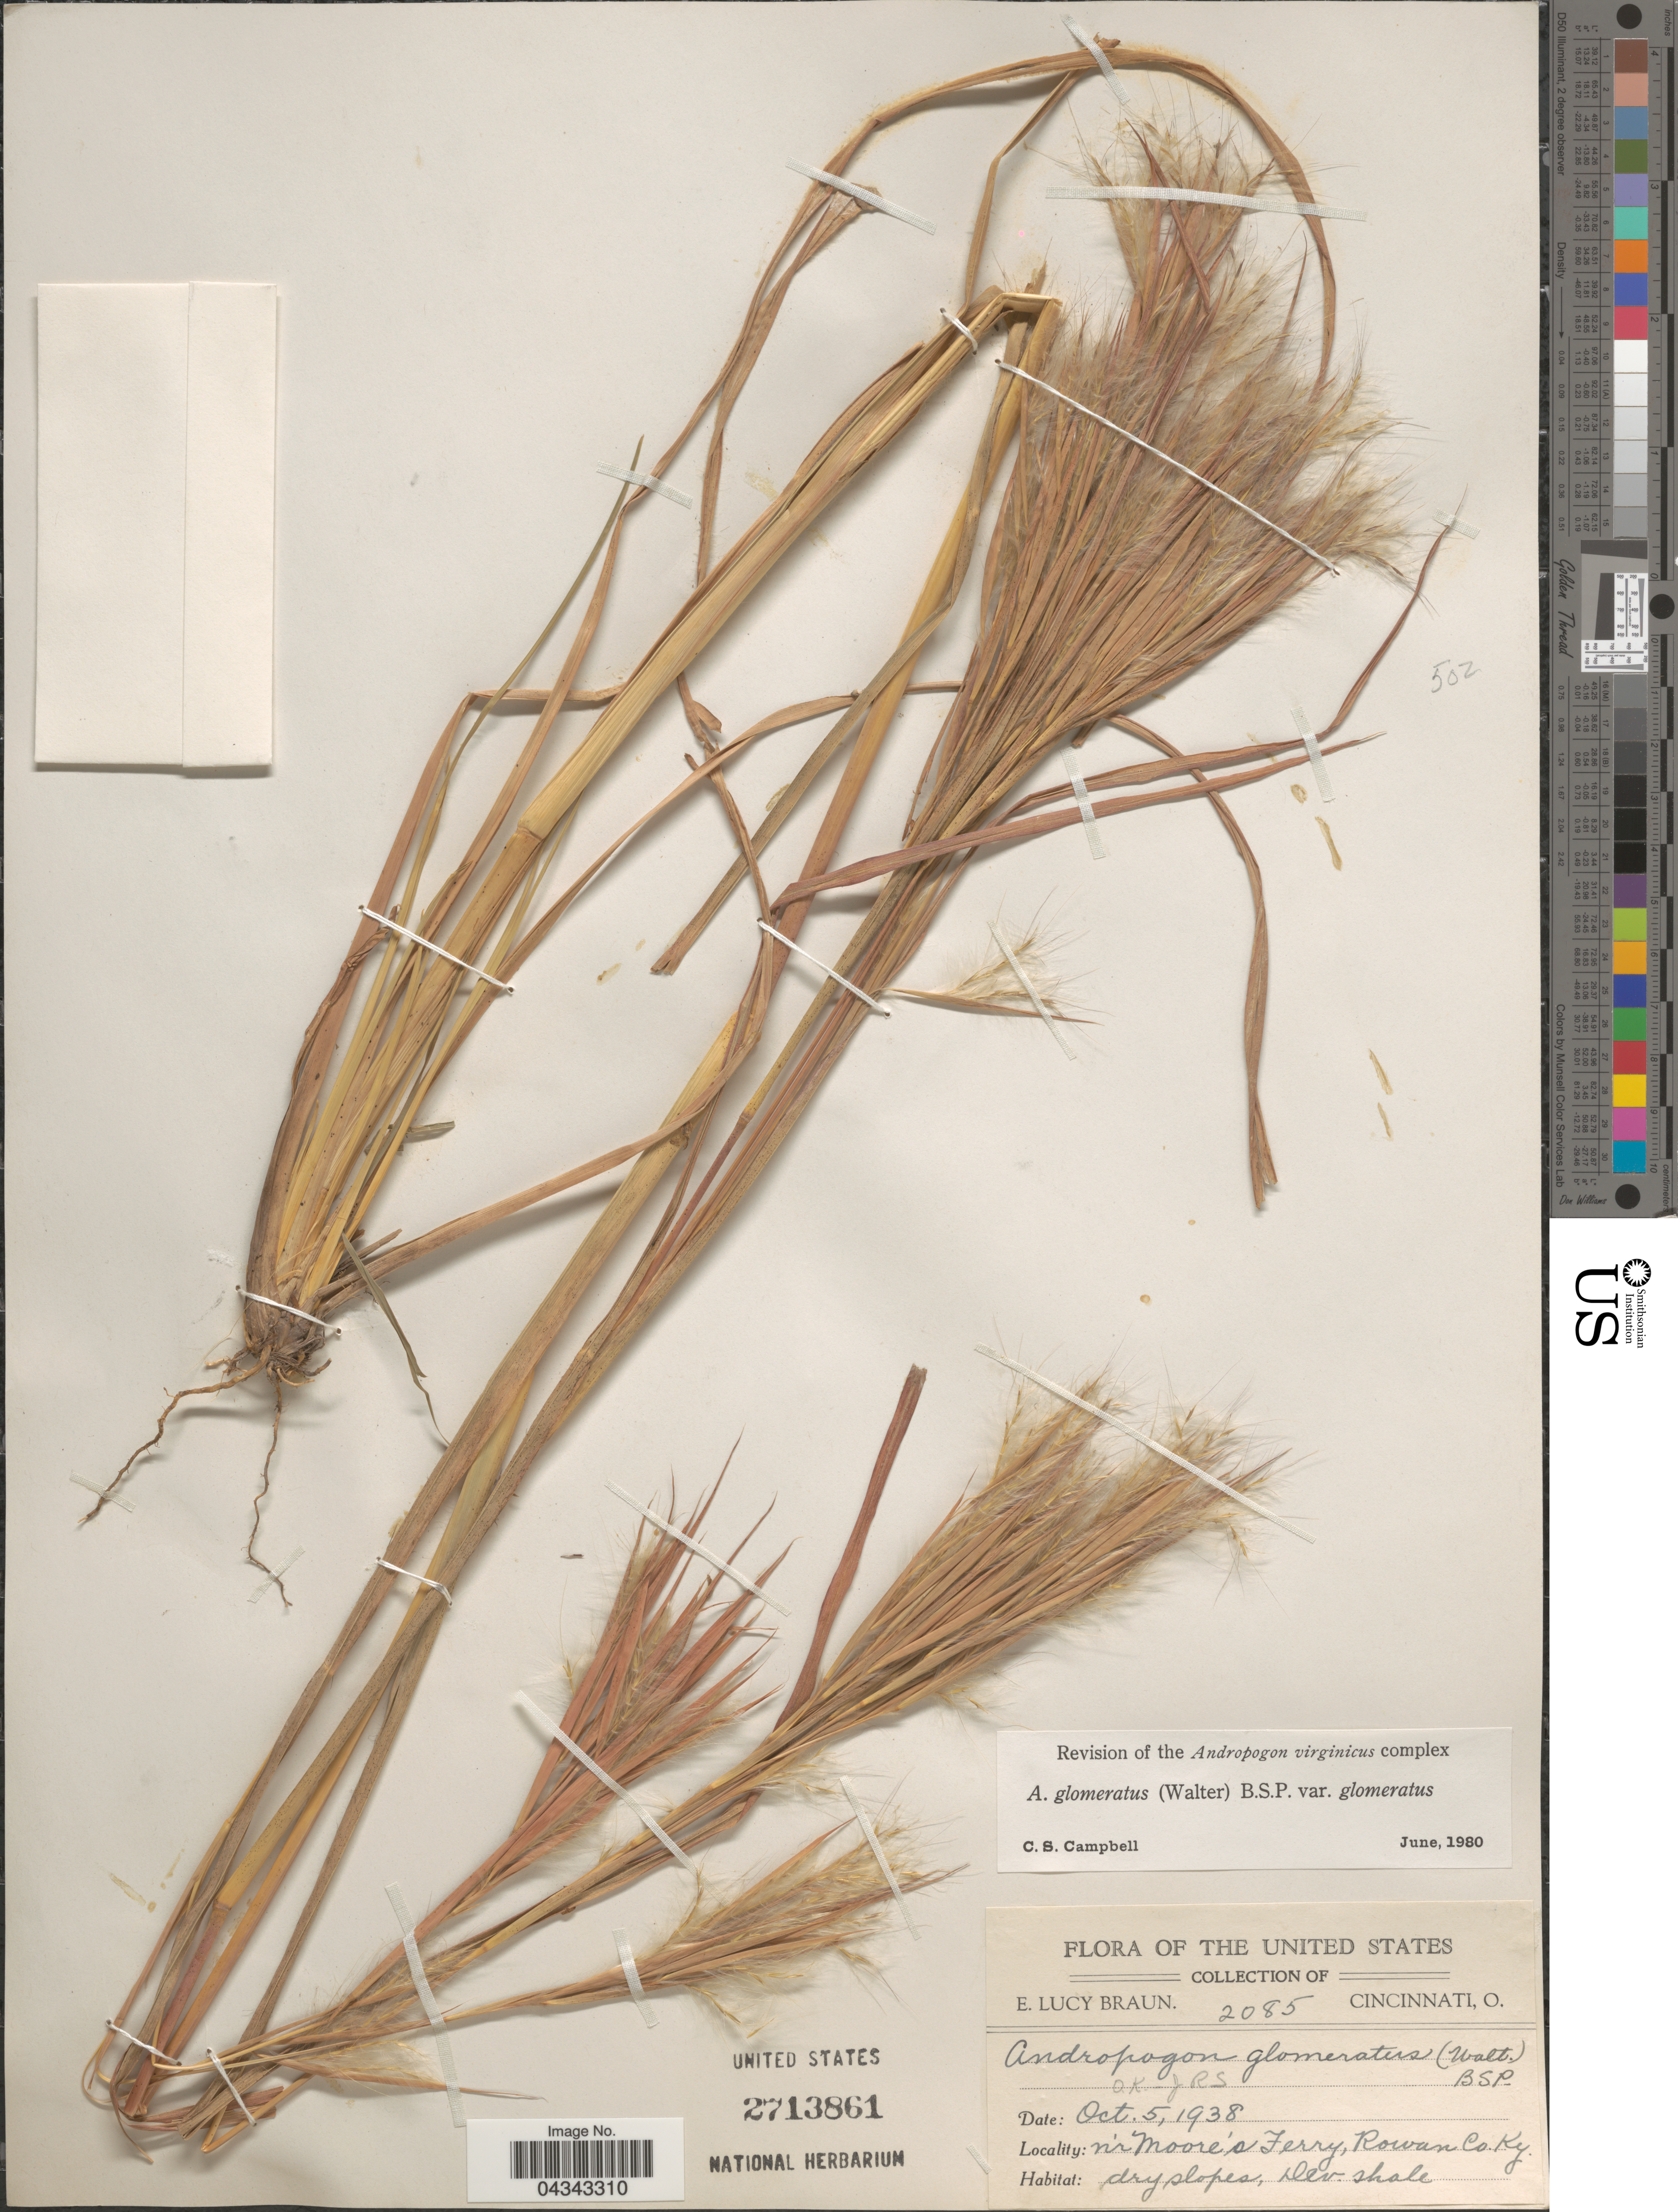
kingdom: Plantae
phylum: Tracheophyta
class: Liliopsida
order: Poales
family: Poaceae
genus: Andropogon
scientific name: Andropogon glomeratus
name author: (Walter) Britton, Stearns & Poggenb.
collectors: E. L. Braun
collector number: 2085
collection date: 1938-10-05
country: United States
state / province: Kentucky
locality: Nr Moore's Ferry, Rowan Co.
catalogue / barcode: US 2713861